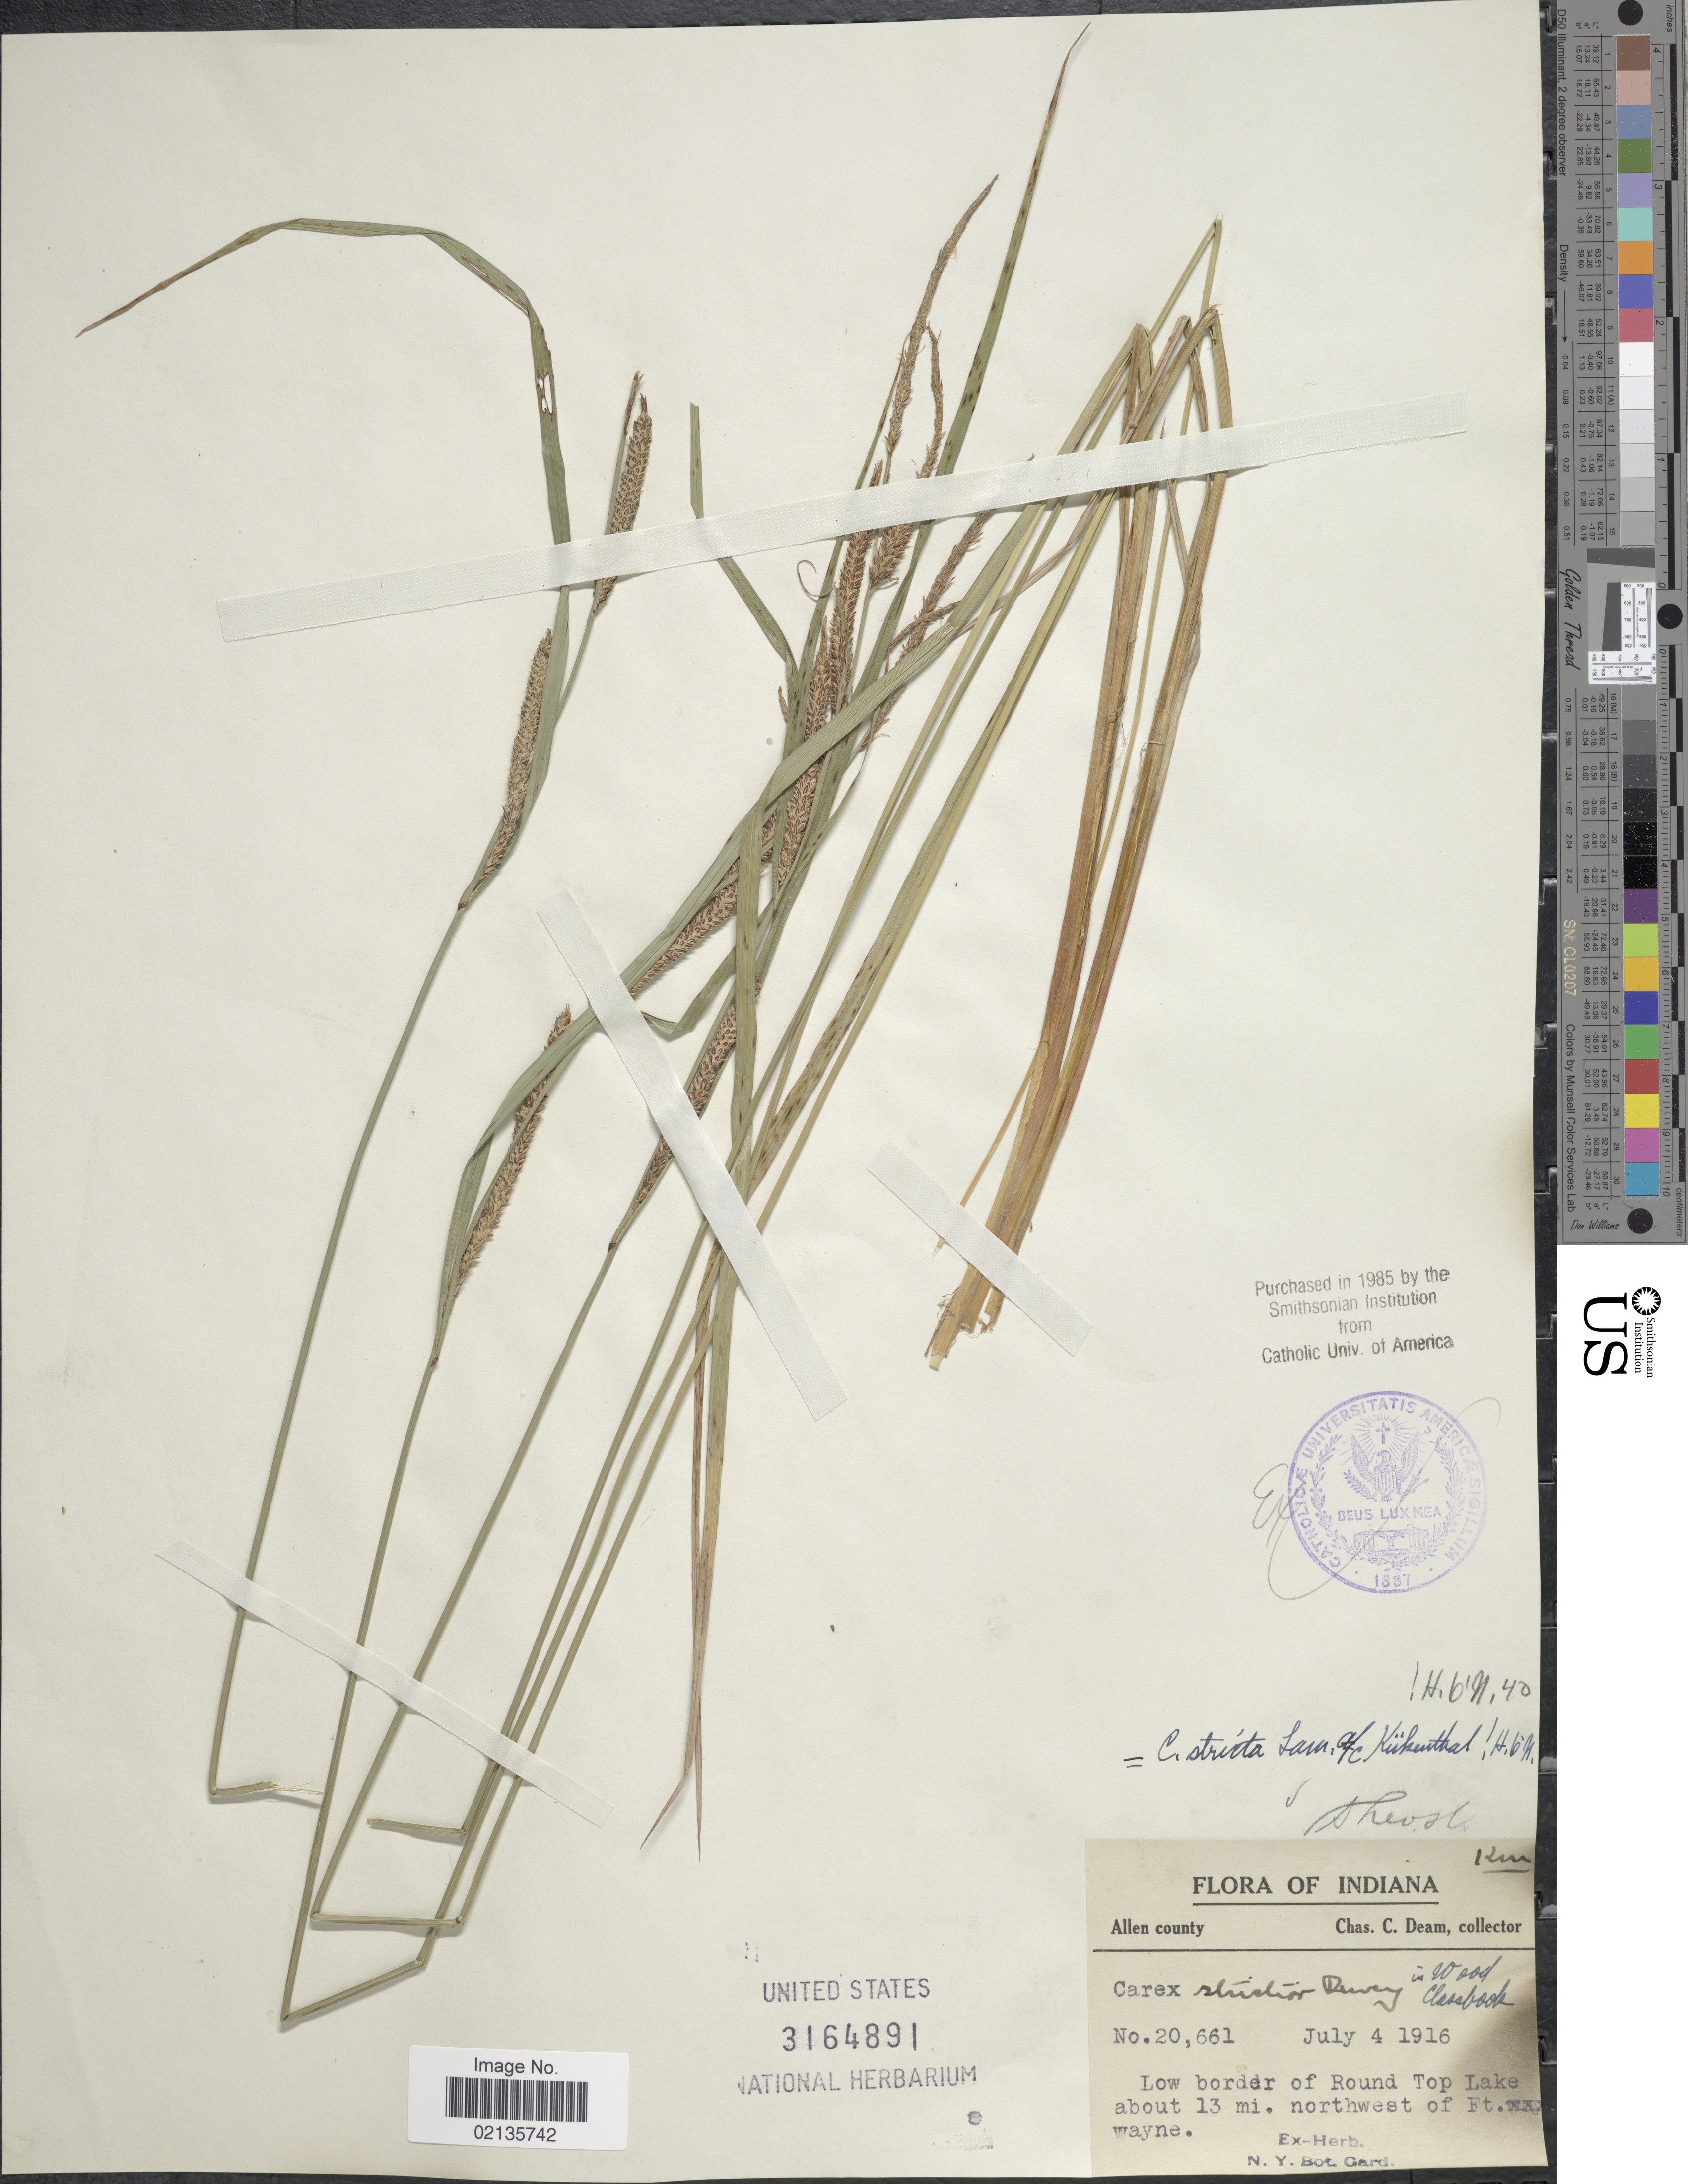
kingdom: Plantae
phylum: Tracheophyta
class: Liliopsida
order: Poales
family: Cyperaceae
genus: Carex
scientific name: Carex stricta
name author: Lam.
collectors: C. C. Deam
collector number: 20661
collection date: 1916-07-04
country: United States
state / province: Indiana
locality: Low border of Round Top Lake about 13 mi. northwest of Ft. Wayne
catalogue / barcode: US 3164891